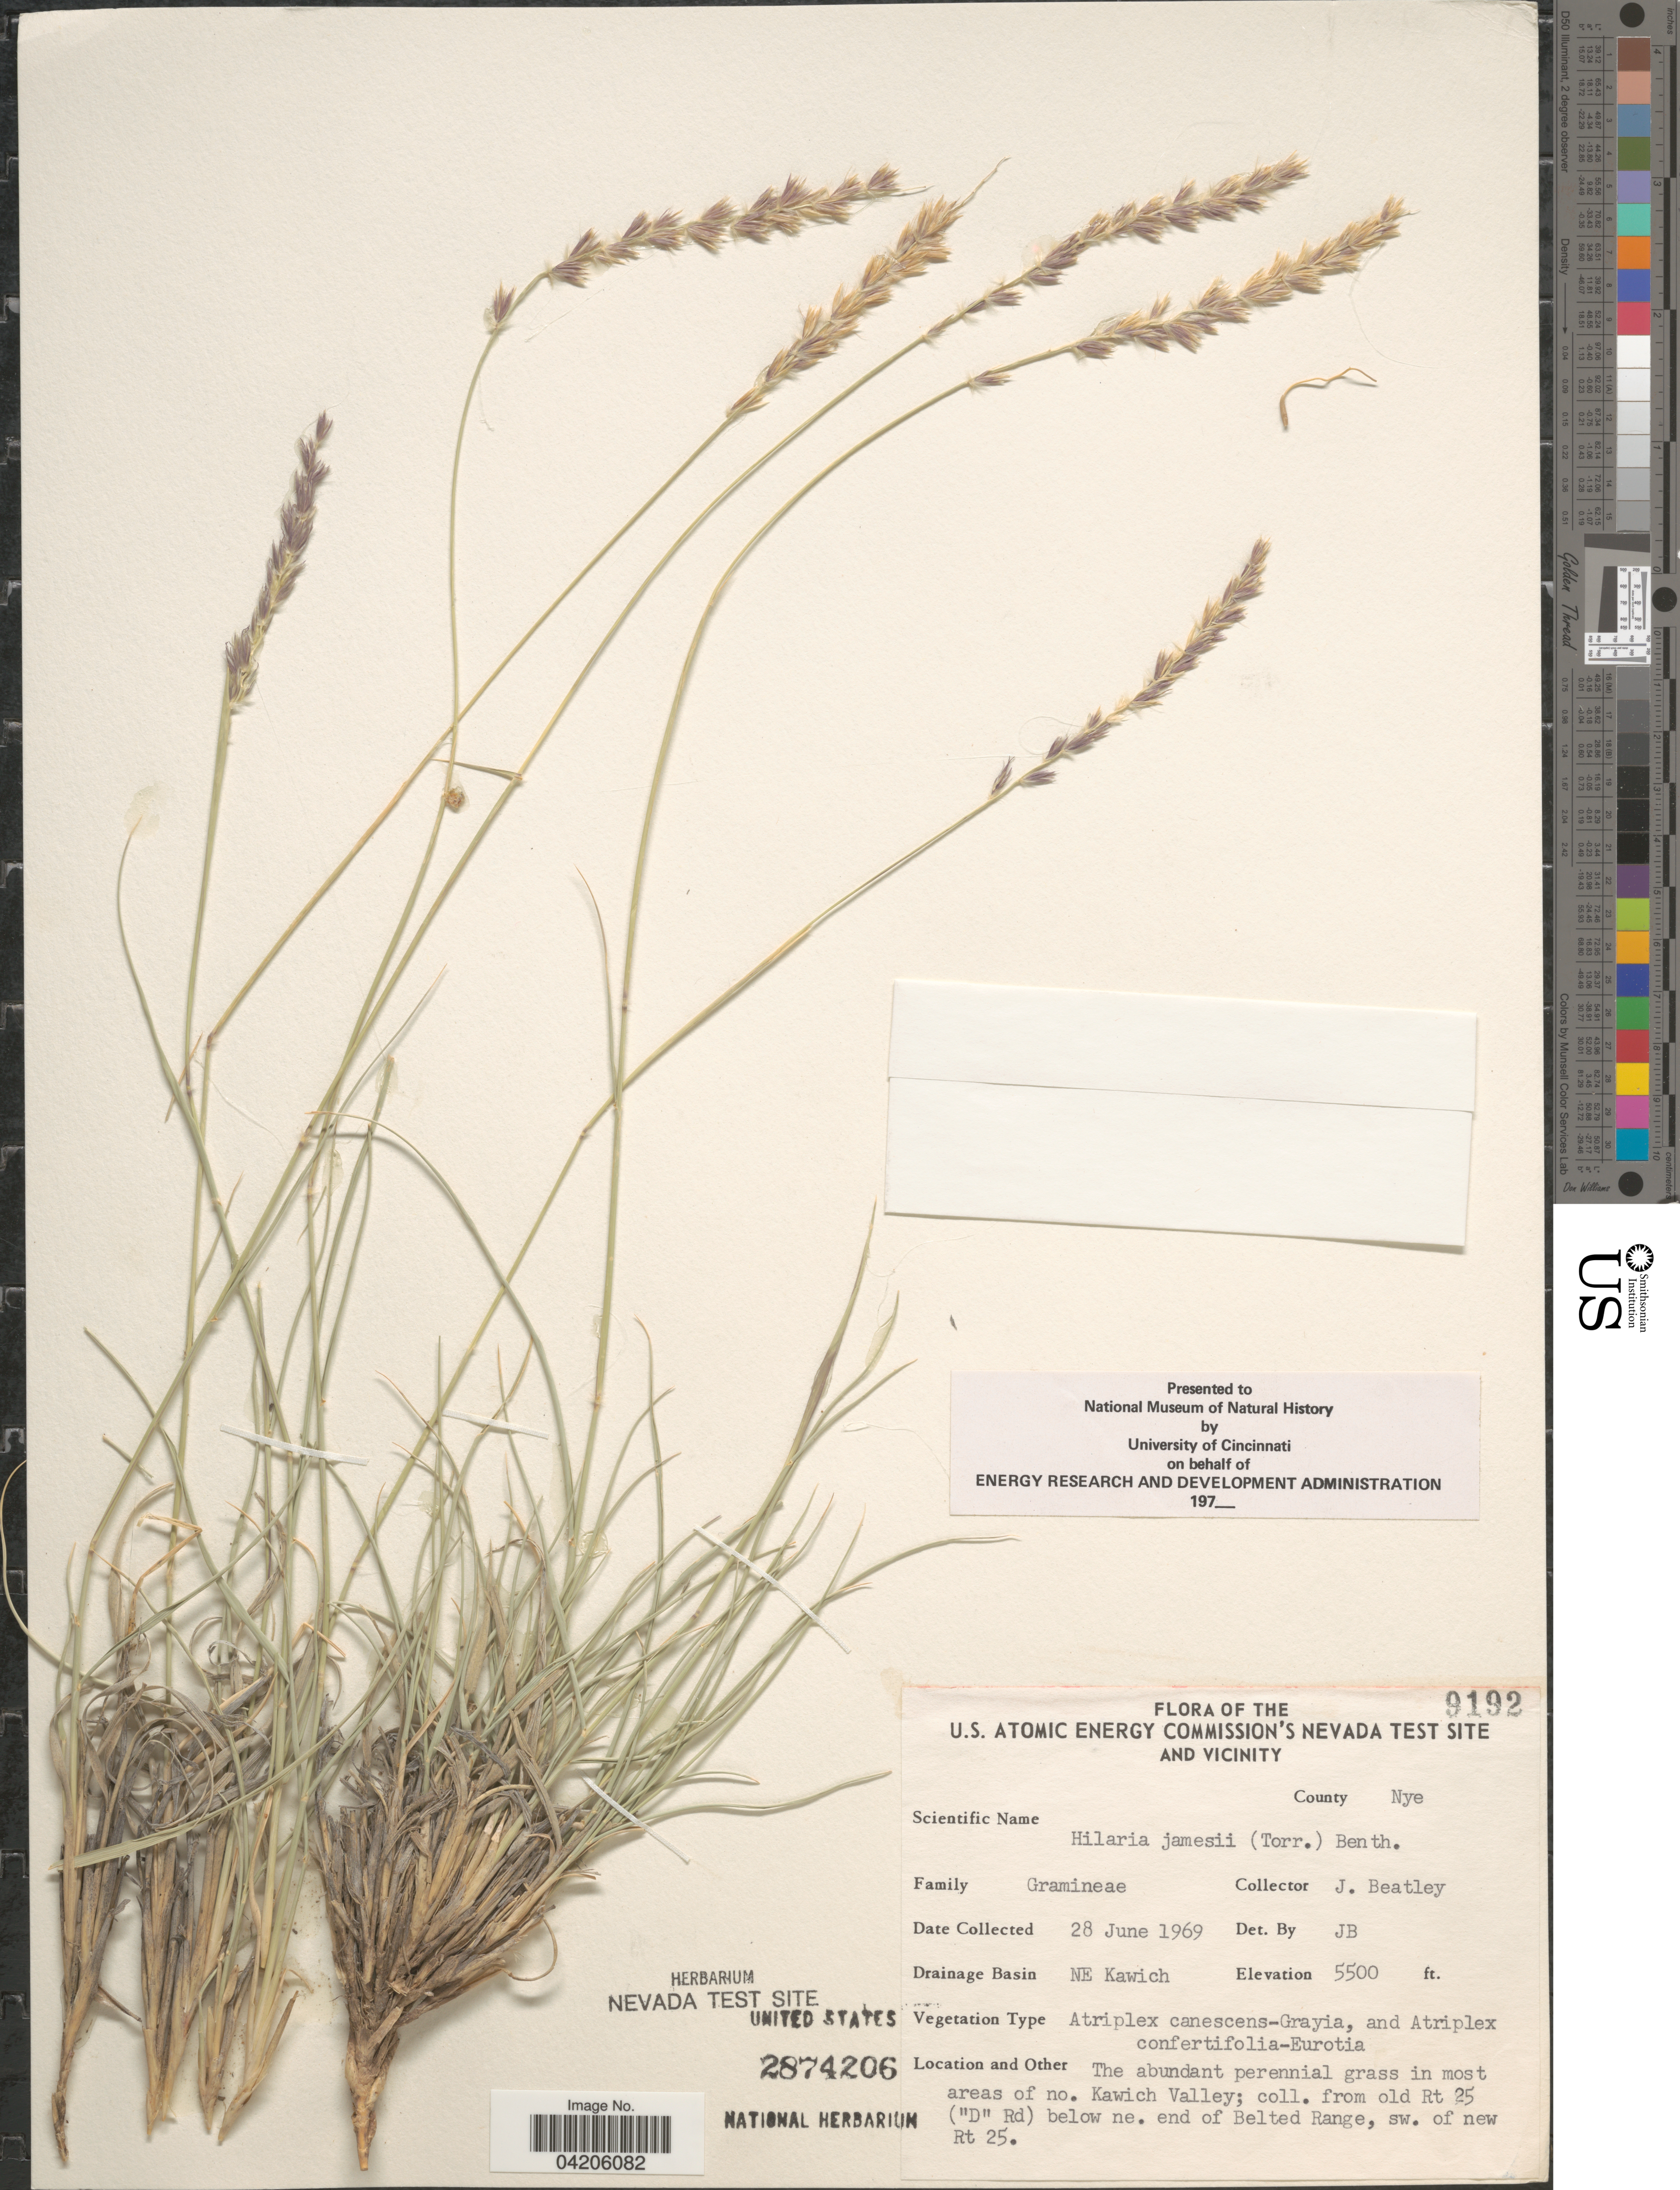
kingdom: Plantae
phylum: Tracheophyta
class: Liliopsida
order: Poales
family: Poaceae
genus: Hilaria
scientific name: Hilaria jamesii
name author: (Torr.) Benth.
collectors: J. C. Beatley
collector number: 9192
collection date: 1969-06-28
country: United States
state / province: Nevada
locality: U.S. Atomic Energy Commission's Nevada Test Site and Vicinity. County Nye. Drainage Basin NE Kawich. In most areas of no. Kawich Valley; coll. from old Rt 25 ("D" Rd) below ne. end of Belted Range, sw. of new Rt 25.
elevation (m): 1676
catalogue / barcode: US 2874206